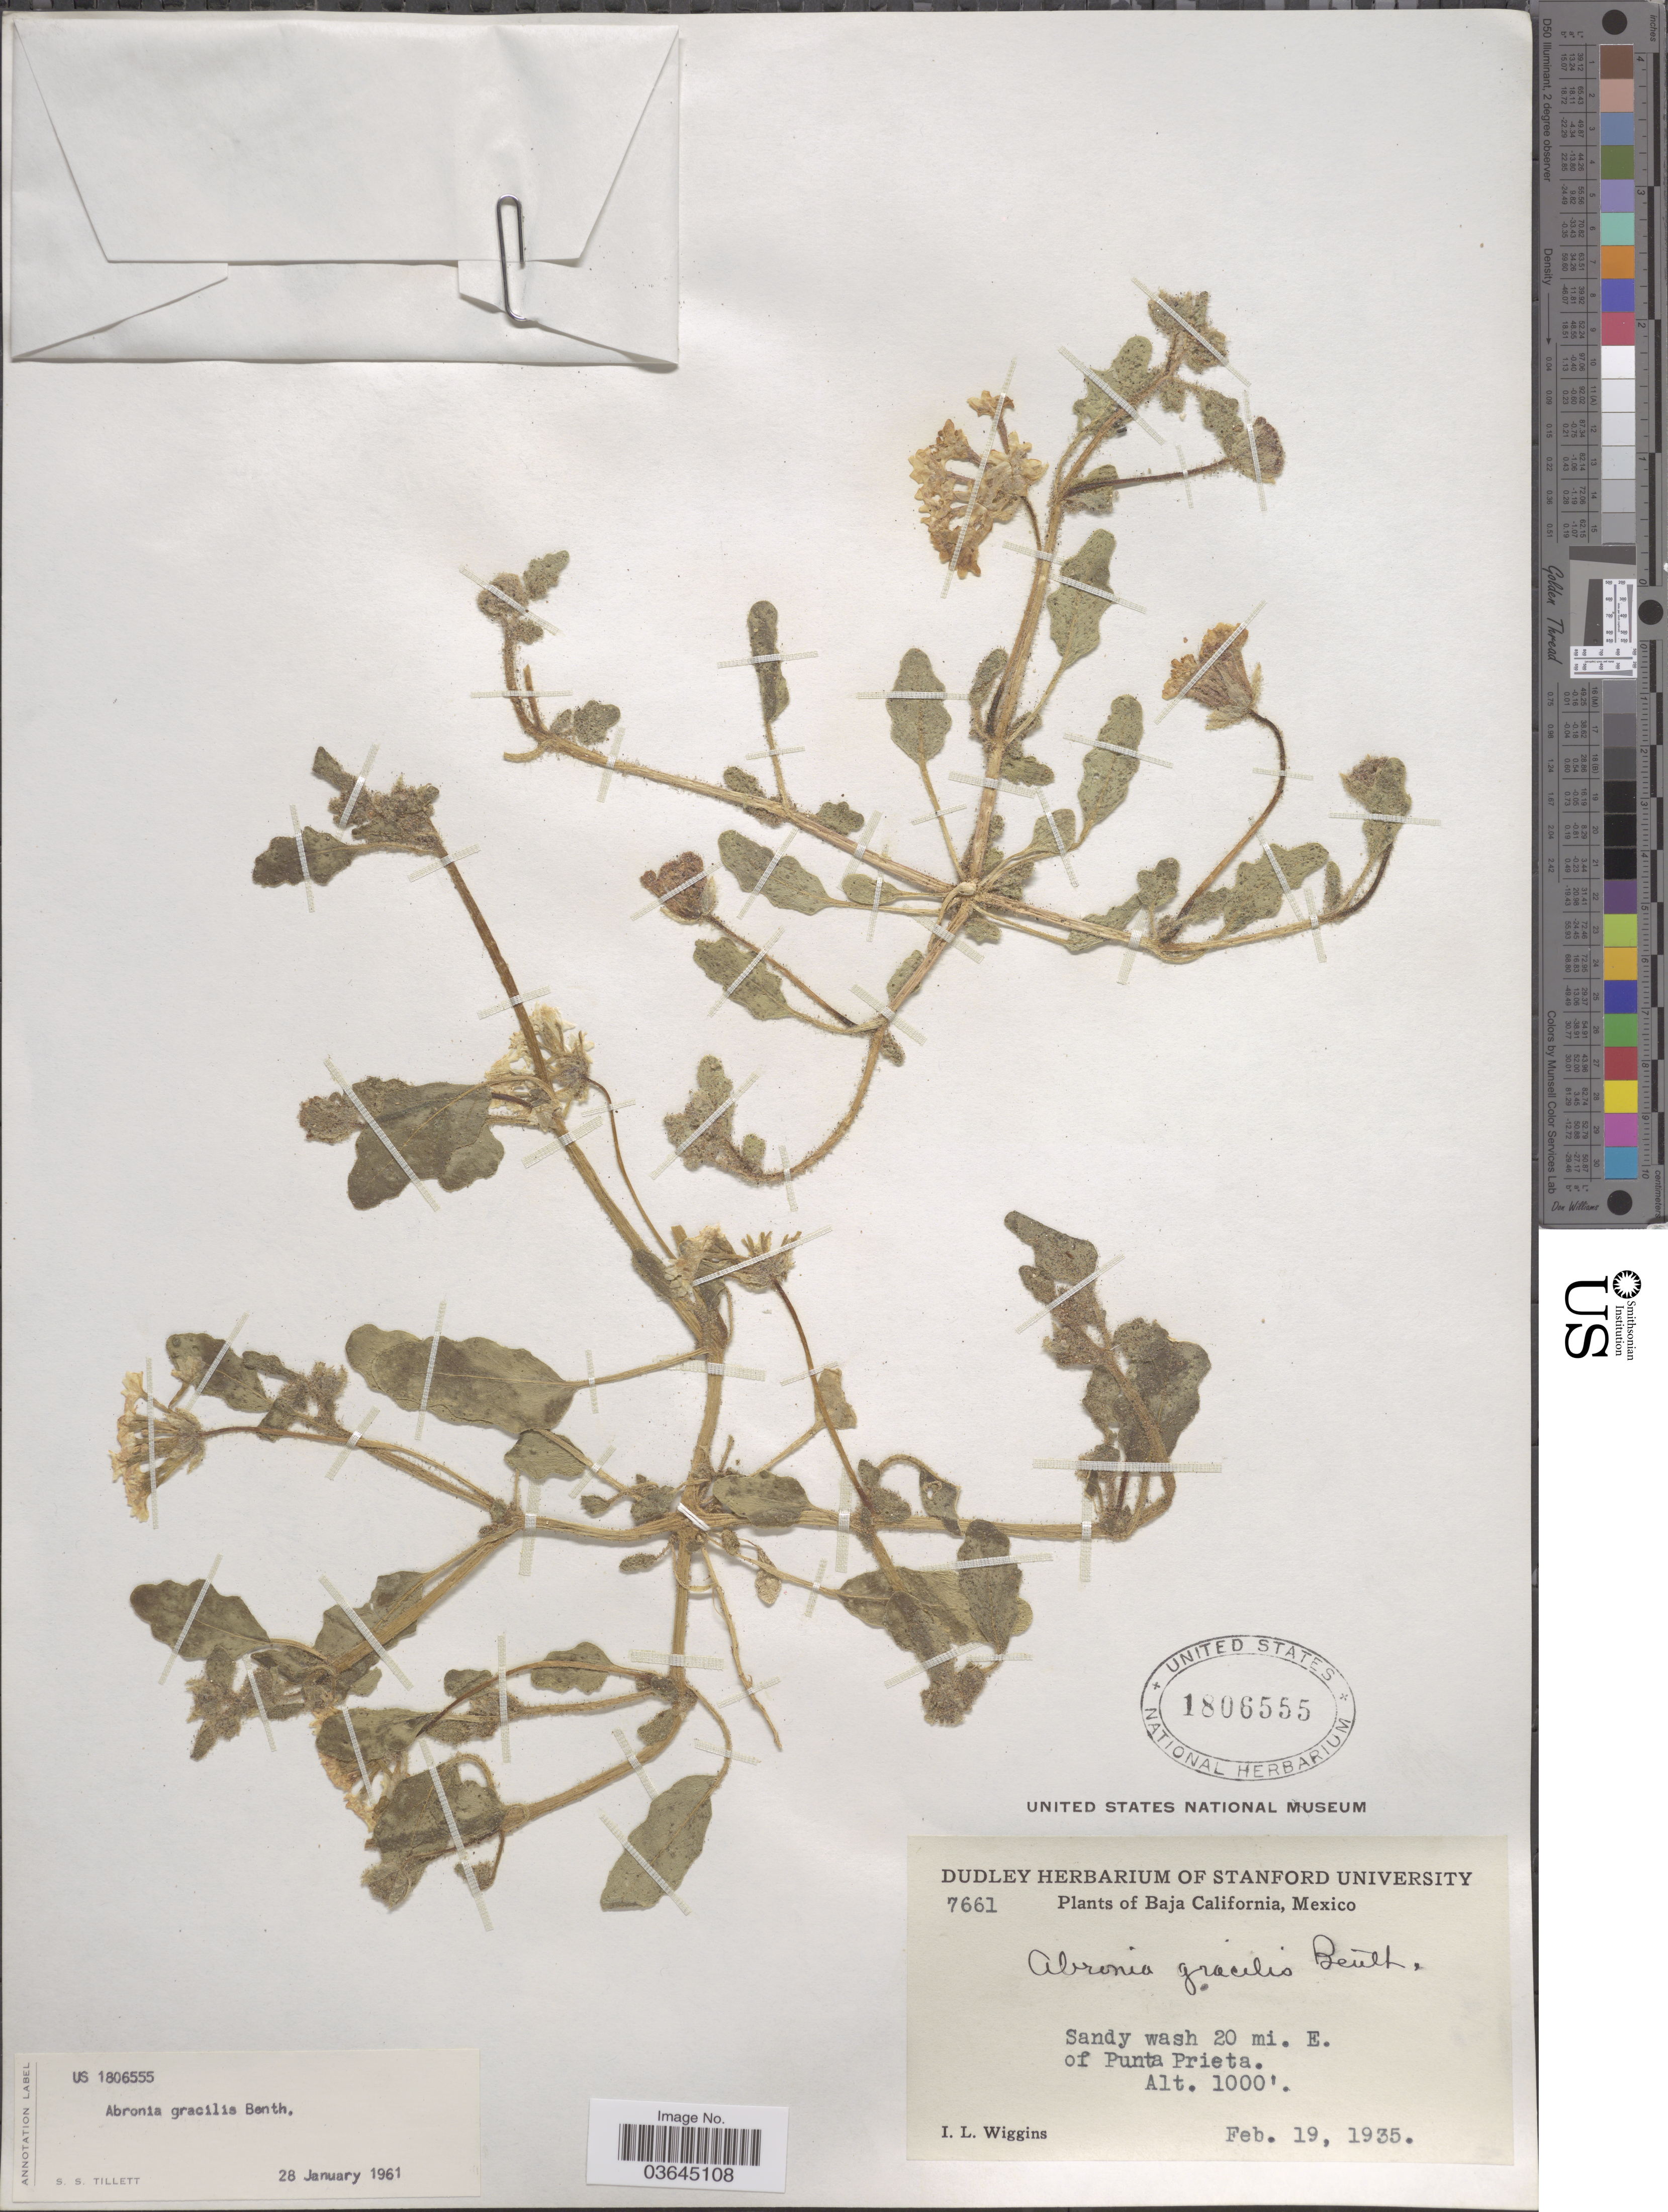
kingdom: Plantae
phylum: Tracheophyta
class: Magnoliopsida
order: Caryophyllales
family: Nyctaginaceae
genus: Abronia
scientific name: Abronia gracilis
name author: Benth.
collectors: I. L. Wiggins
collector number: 7661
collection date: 1935-02-19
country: Mexico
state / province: Baja California Norte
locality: Sandy wash 20 mi. E. of Punta Prieta.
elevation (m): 305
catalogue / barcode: US 1806555